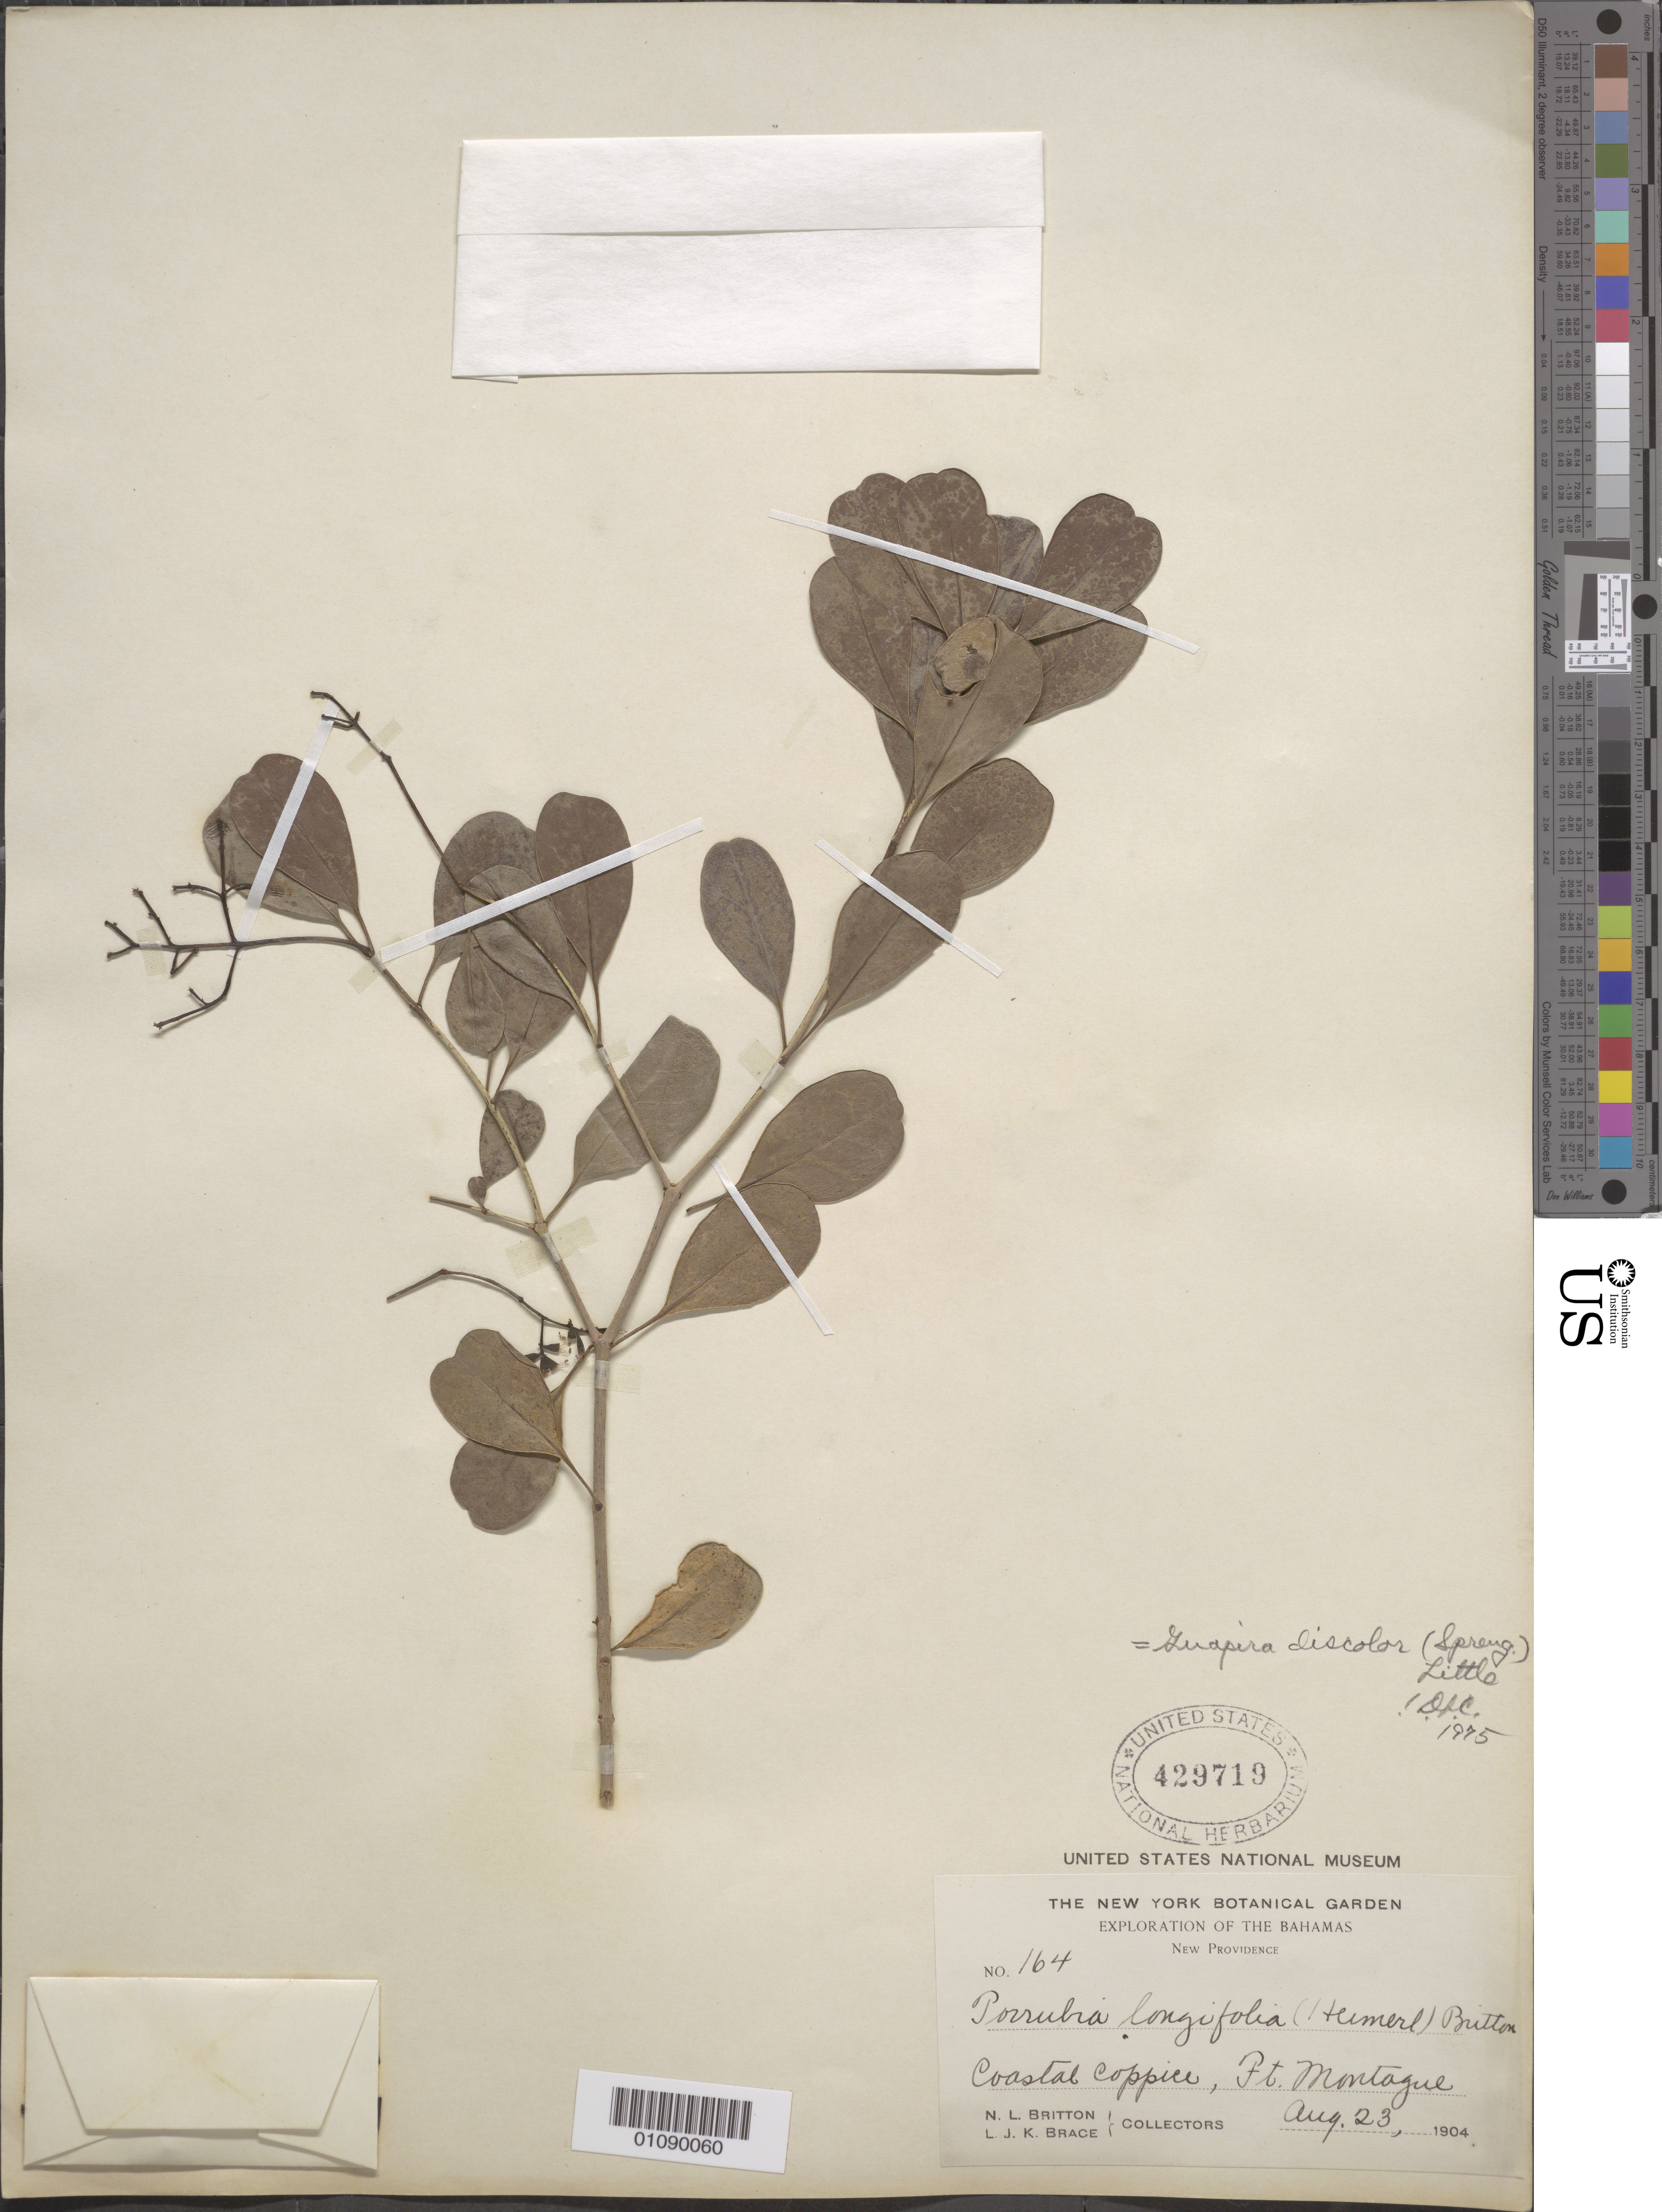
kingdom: Plantae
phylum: Tracheophyta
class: Magnoliopsida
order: Caryophyllales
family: Nyctaginaceae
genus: Guapira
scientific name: Guapira discolor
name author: (Spreng.) Little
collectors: N. Britton & L. J. K. Brace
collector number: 164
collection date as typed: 23 Aug 1904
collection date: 1904-08-23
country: Bahamas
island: New Providence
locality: New Providence, Ft. Montague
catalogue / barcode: US 429716